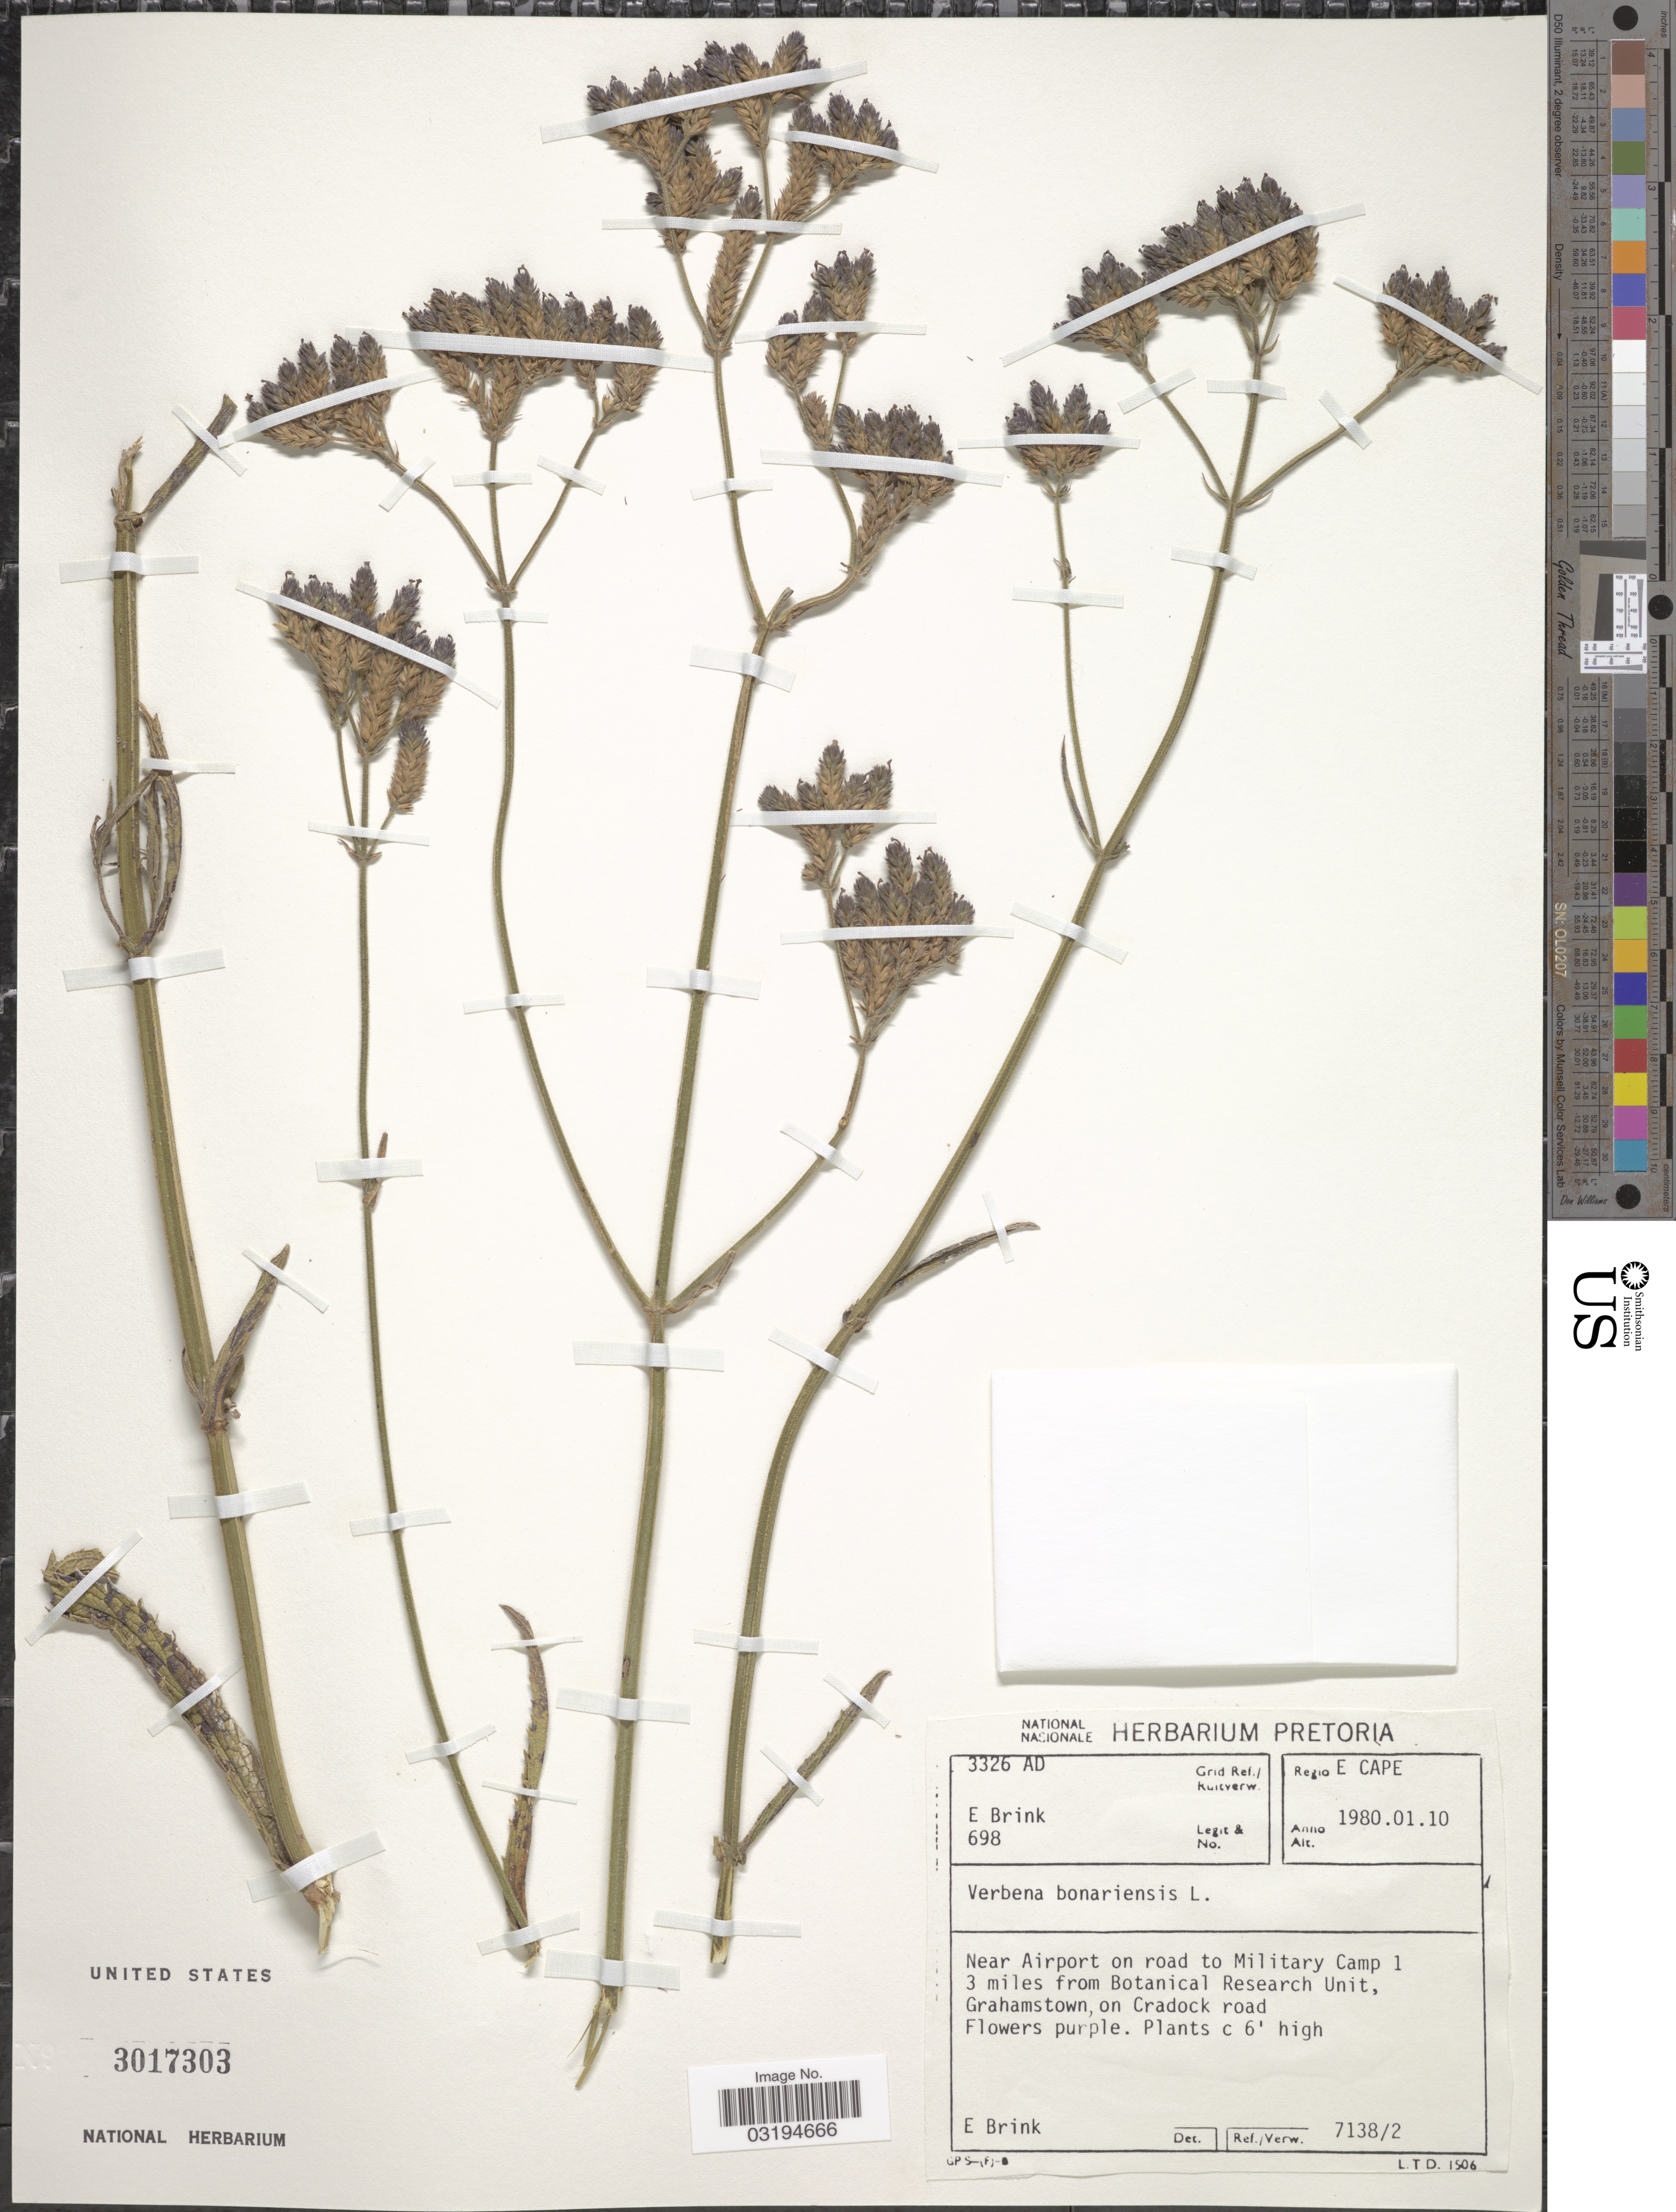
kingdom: Plantae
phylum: Tracheophyta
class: Magnoliopsida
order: Lamiales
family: Verbenaceae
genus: Verbena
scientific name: Verbena bonariensis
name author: L.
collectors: E. Brink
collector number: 698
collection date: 1980-01-10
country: South Africa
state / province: Eastern Cape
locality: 3326 AD Grid Ref./Ruitverw. Regio E Cape. Near Airport on road to Military Camp 1. 3 miles from Botanical Research Unit, Grahamstown, on Cradock road.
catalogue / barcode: US 3017303